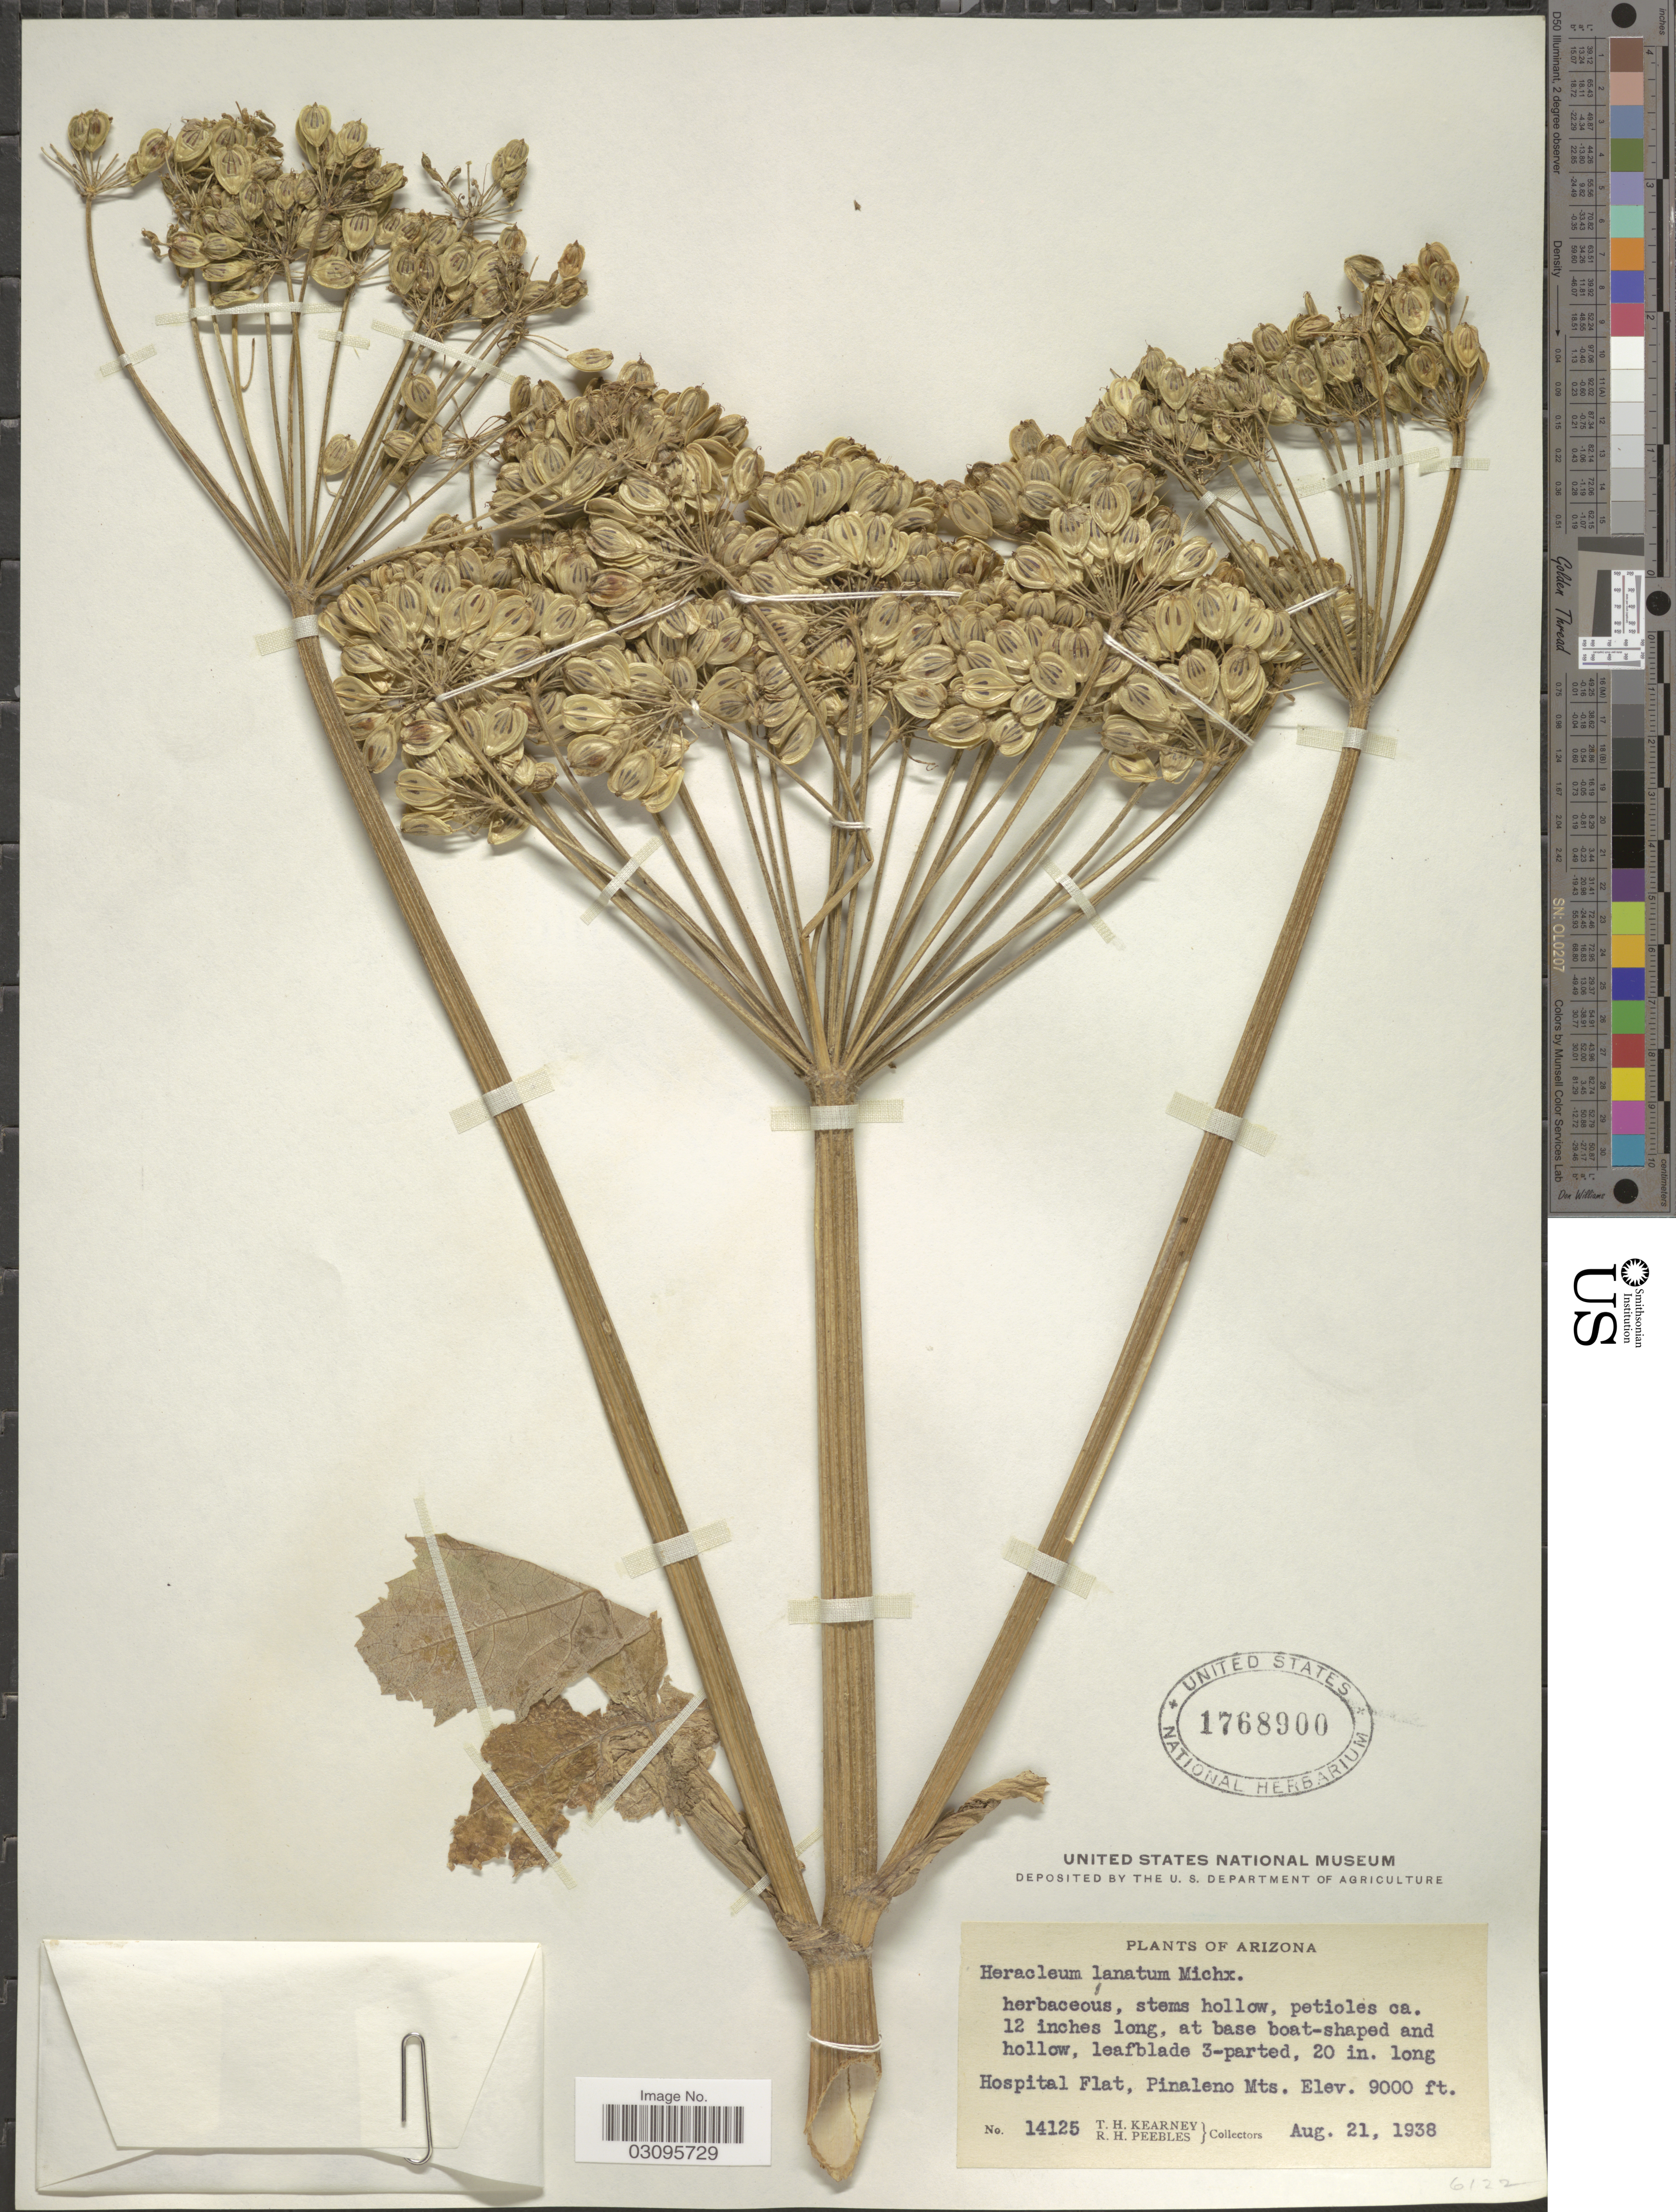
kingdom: Plantae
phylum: Tracheophyta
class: Magnoliopsida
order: Apiales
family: Apiaceae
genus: Heracleum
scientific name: Heracleum lanatum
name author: Michx.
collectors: T. H. Kearney & R. H. Peebles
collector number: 14125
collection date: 1938-08-21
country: United States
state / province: Arizona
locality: Hospital Flat, Pinaleno Mts.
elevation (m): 2743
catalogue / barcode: US 1768900